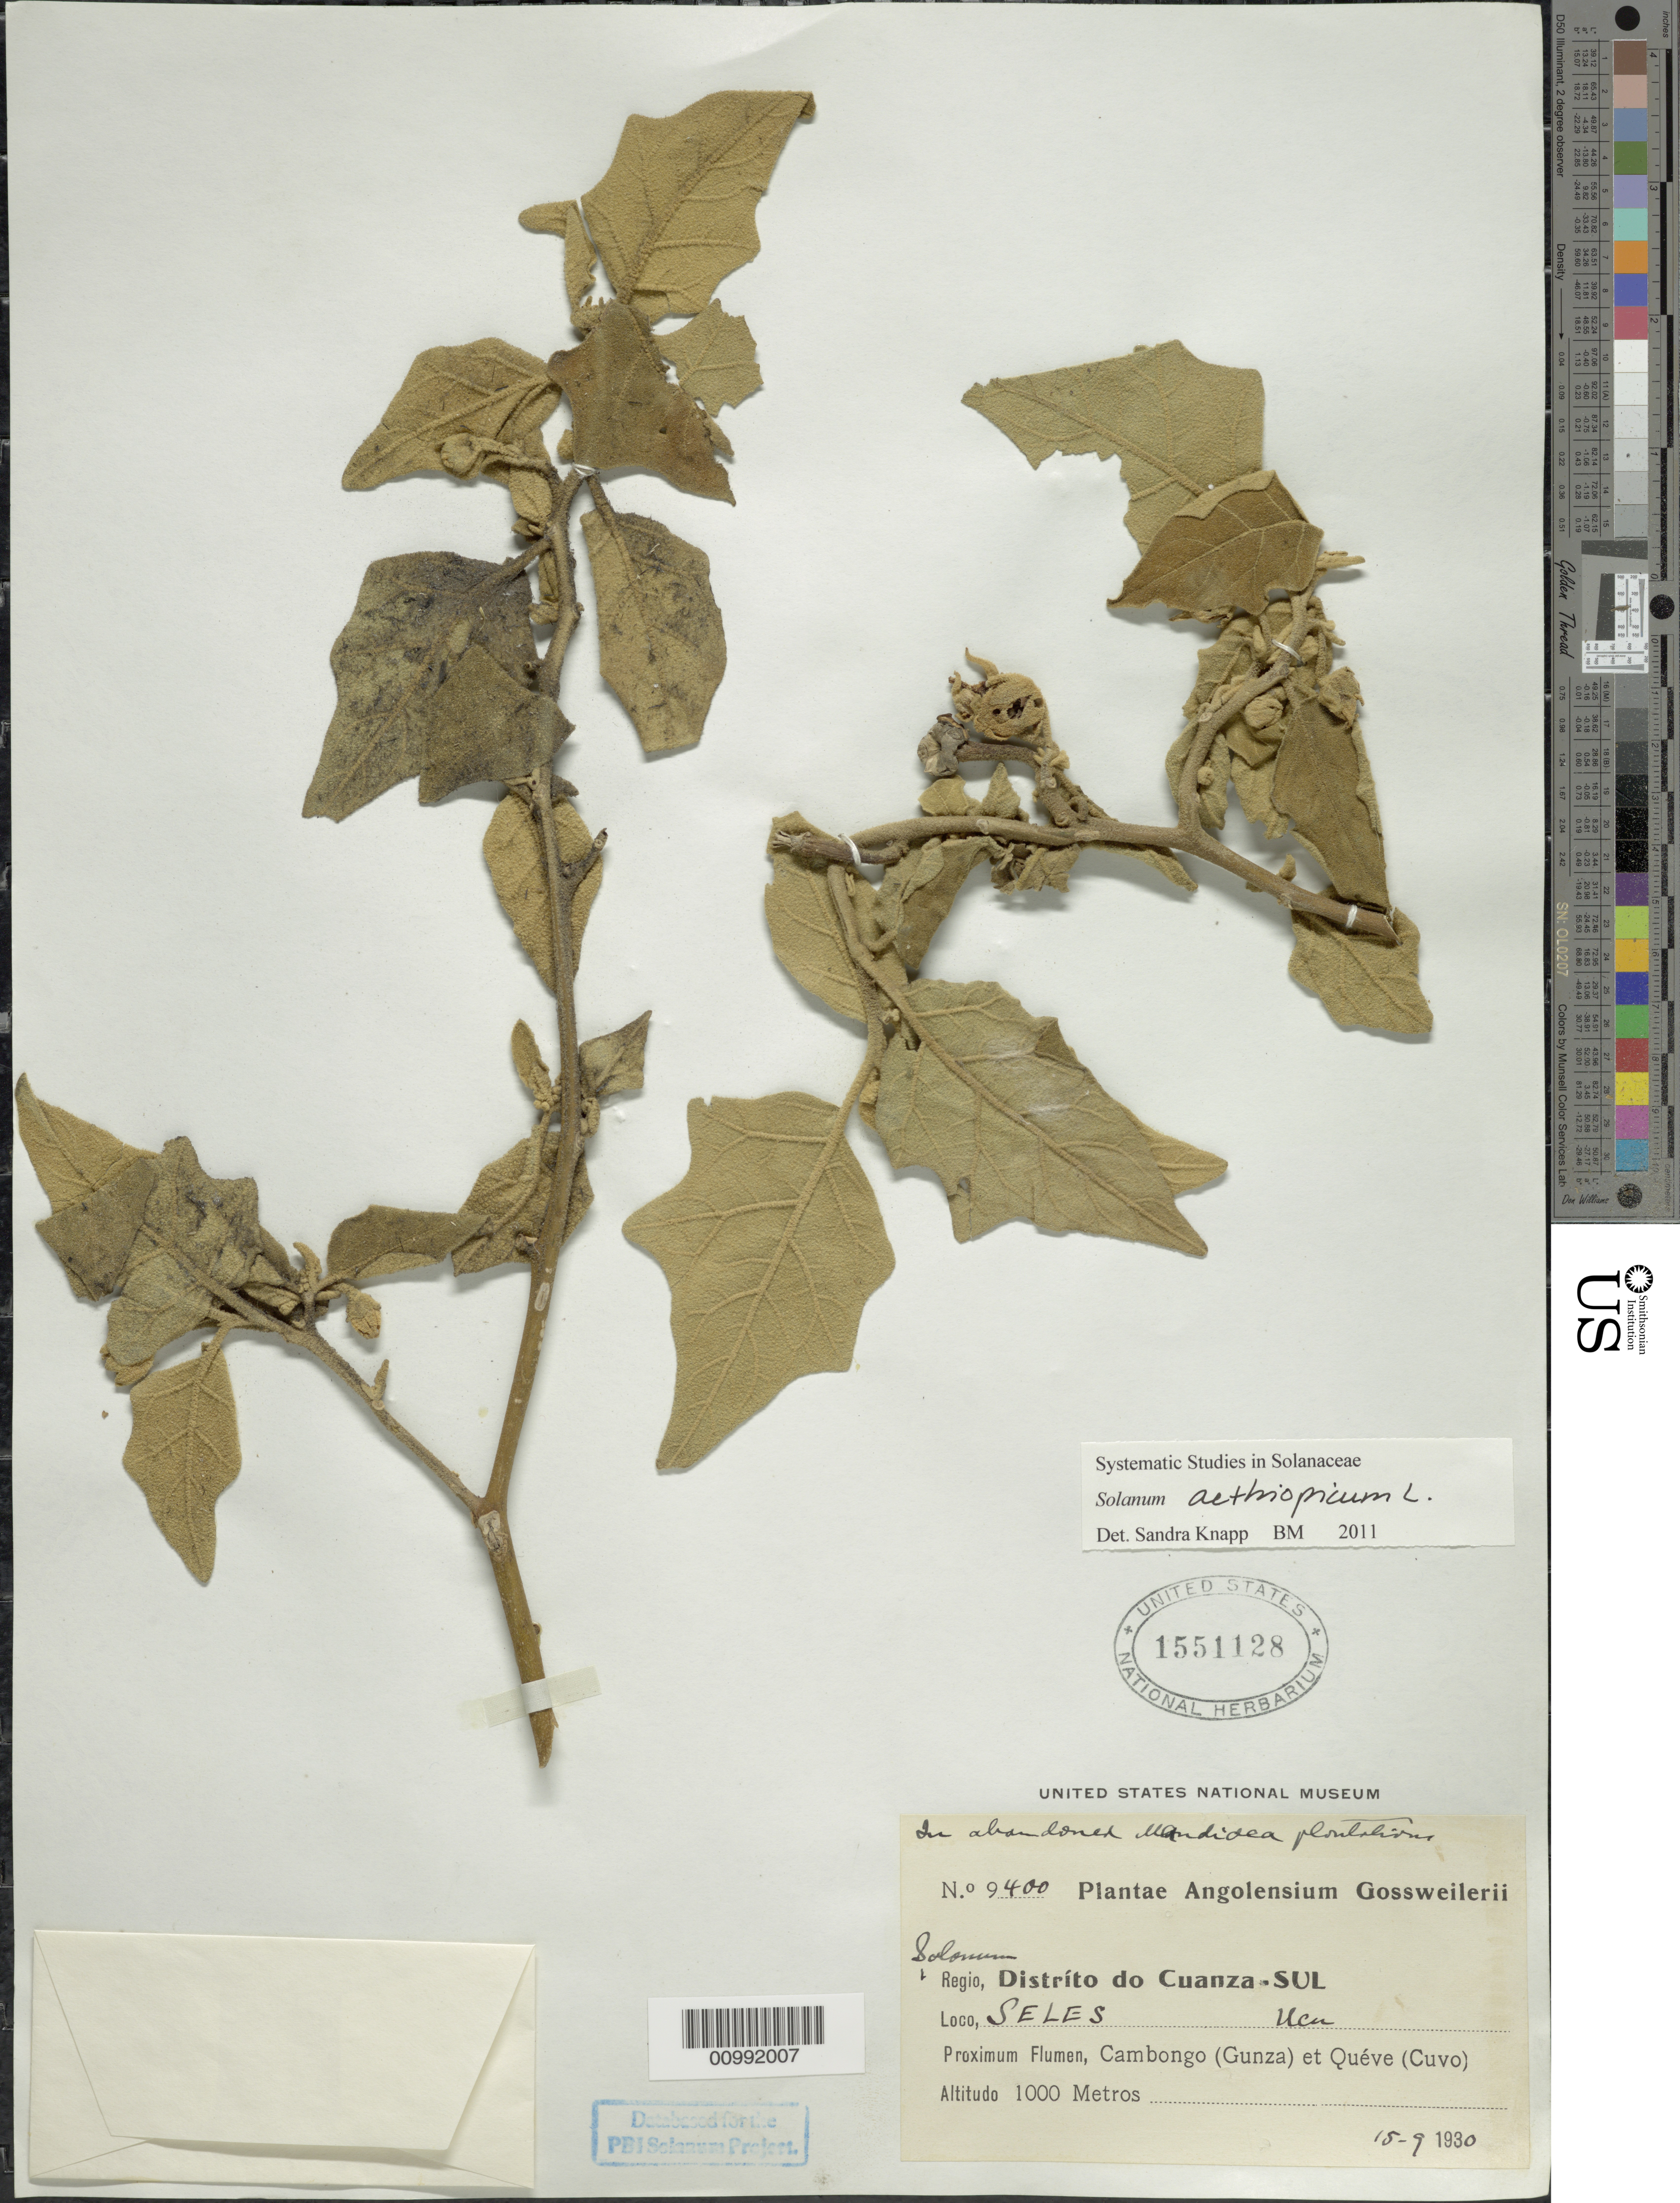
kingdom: Plantae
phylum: Tracheophyta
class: Magnoliopsida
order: Solanales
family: Solanaceae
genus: Solanum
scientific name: Solanum aethiopicum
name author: L.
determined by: Vorontsova, M. S.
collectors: J. Gossweiler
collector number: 9400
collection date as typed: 15 Sep 1930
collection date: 1930-09-15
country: Angola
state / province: Cuanza Sul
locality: Cambongo (Gunza) et Quevé (Cuvo)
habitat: prosimum flumen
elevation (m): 1000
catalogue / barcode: US 1551128